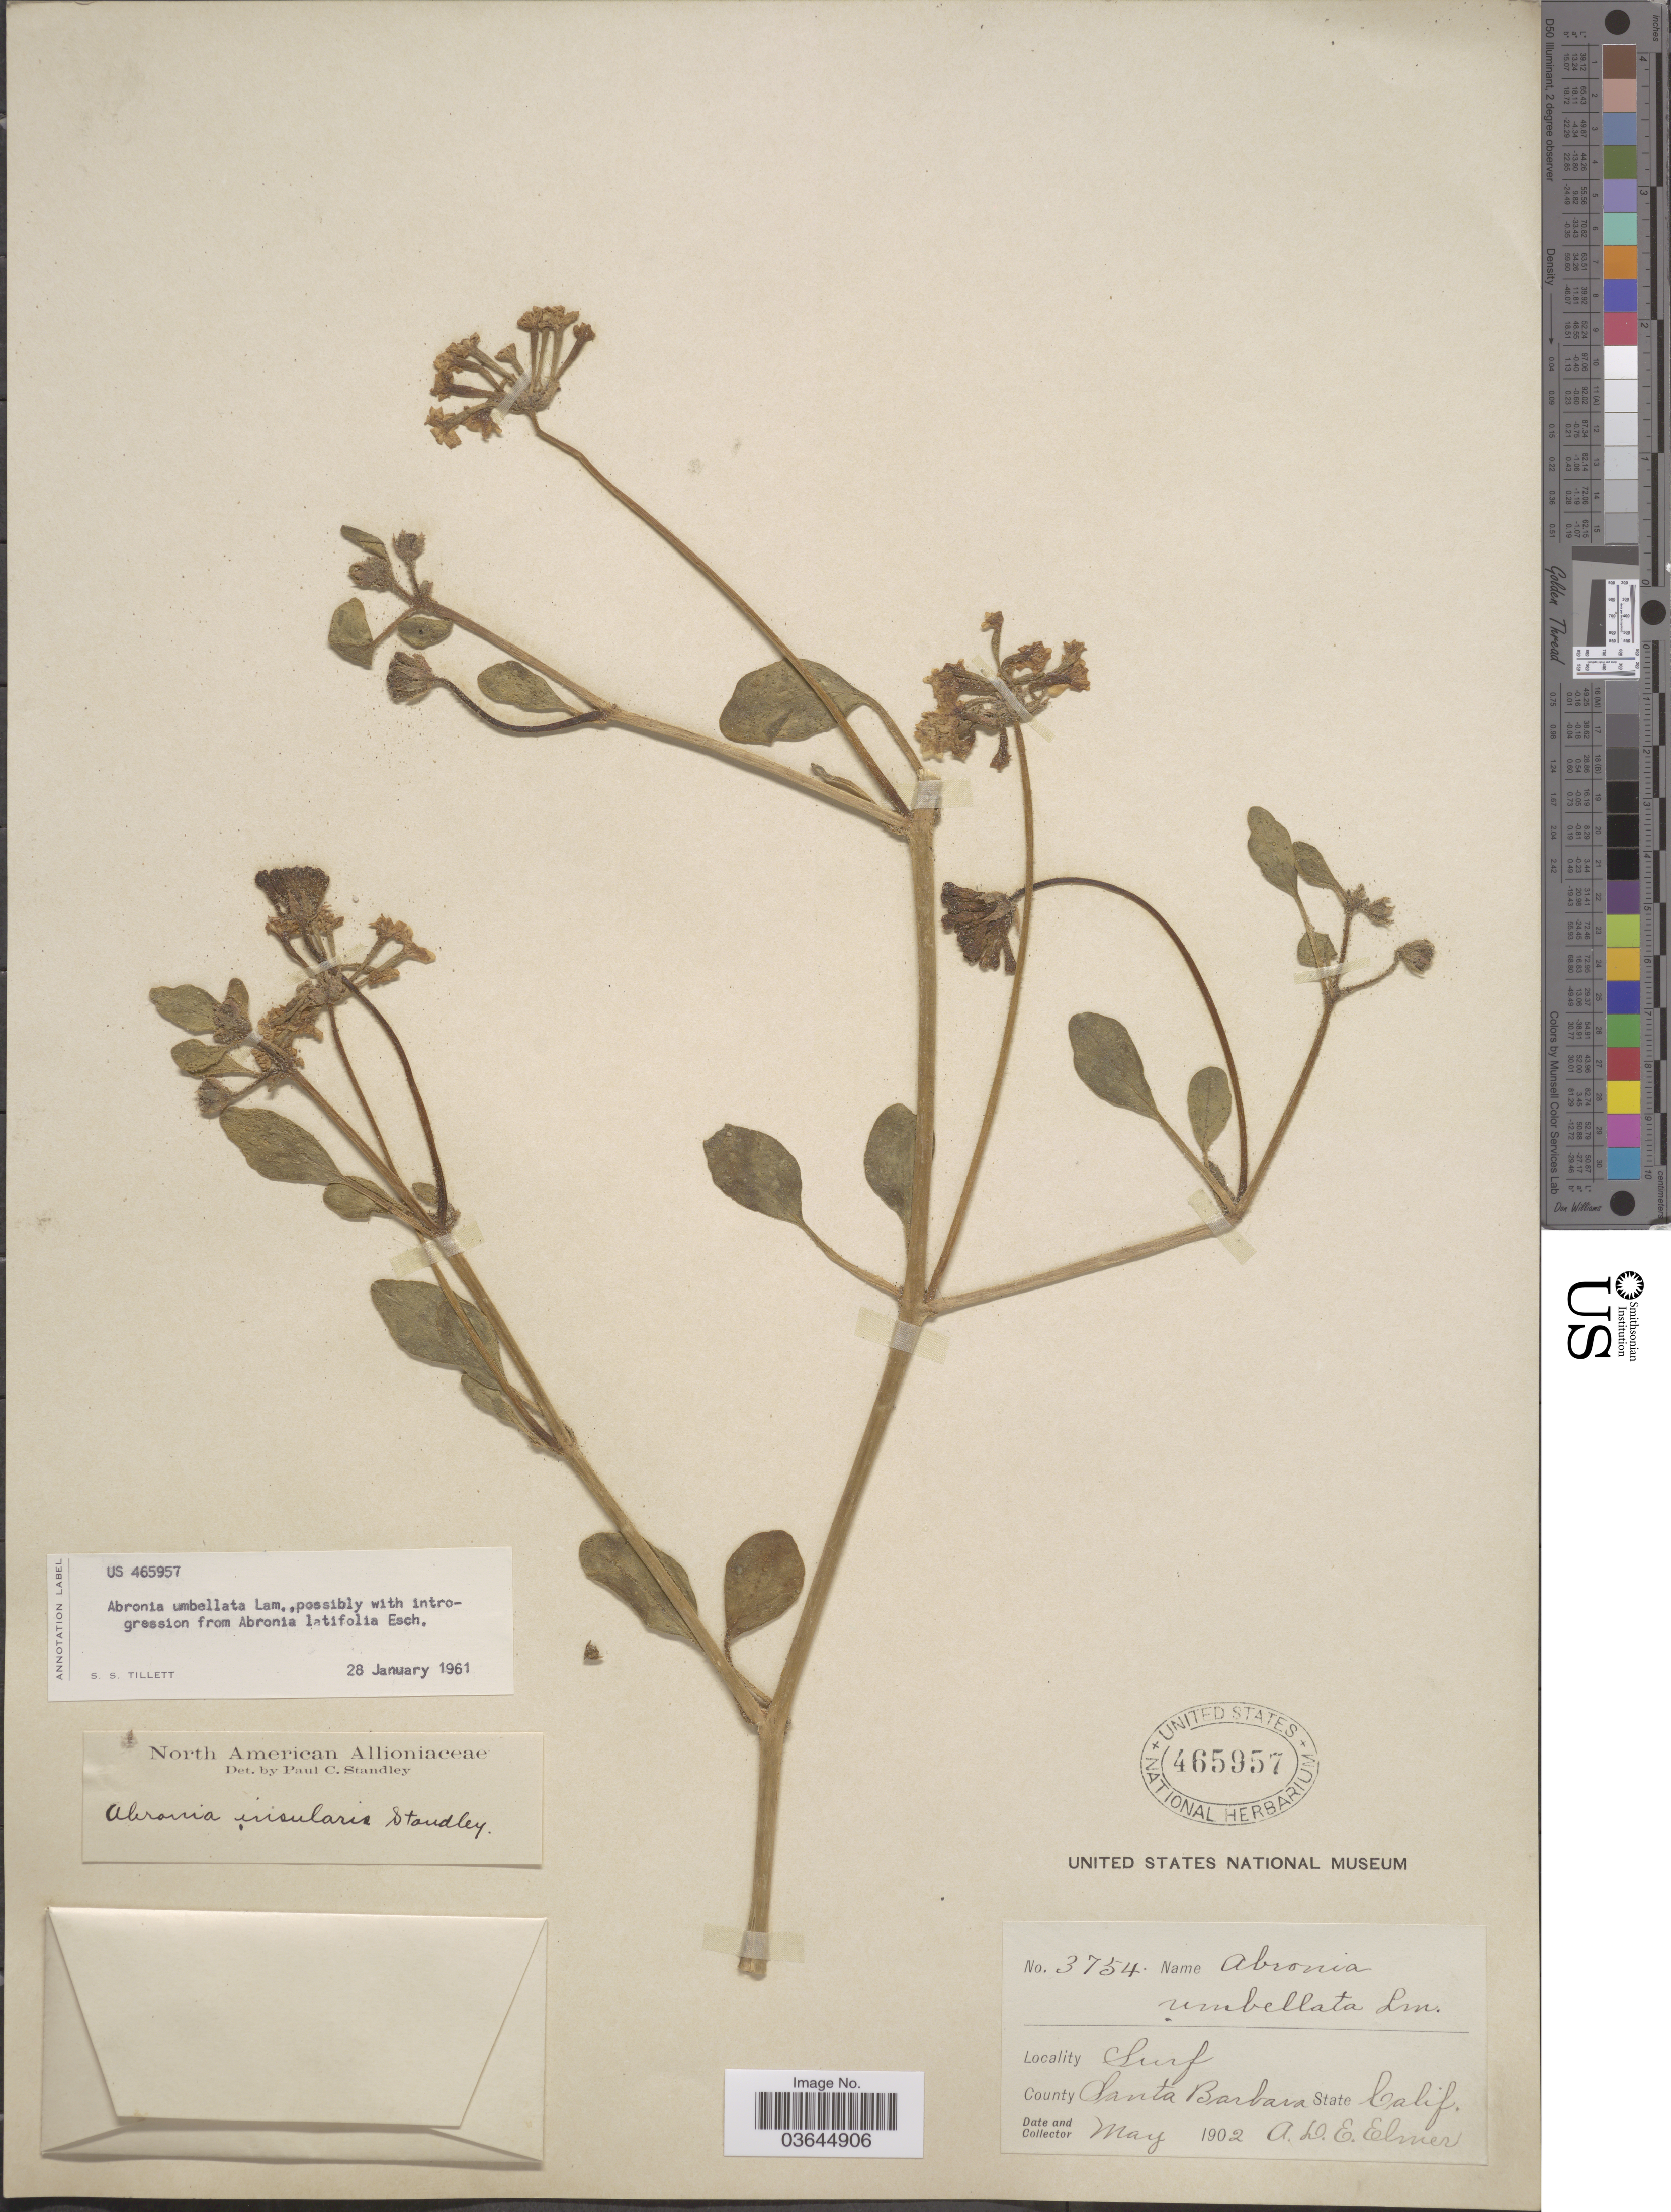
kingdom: Plantae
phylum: Tracheophyta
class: Magnoliopsida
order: Caryophyllales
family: Nyctaginaceae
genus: Abronia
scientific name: Abronia umbellata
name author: Lam.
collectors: A. D. E. Elmer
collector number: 3754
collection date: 1902-05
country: United States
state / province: California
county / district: Santa Barbara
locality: Surf. County Santa Barbara.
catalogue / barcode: US 465957